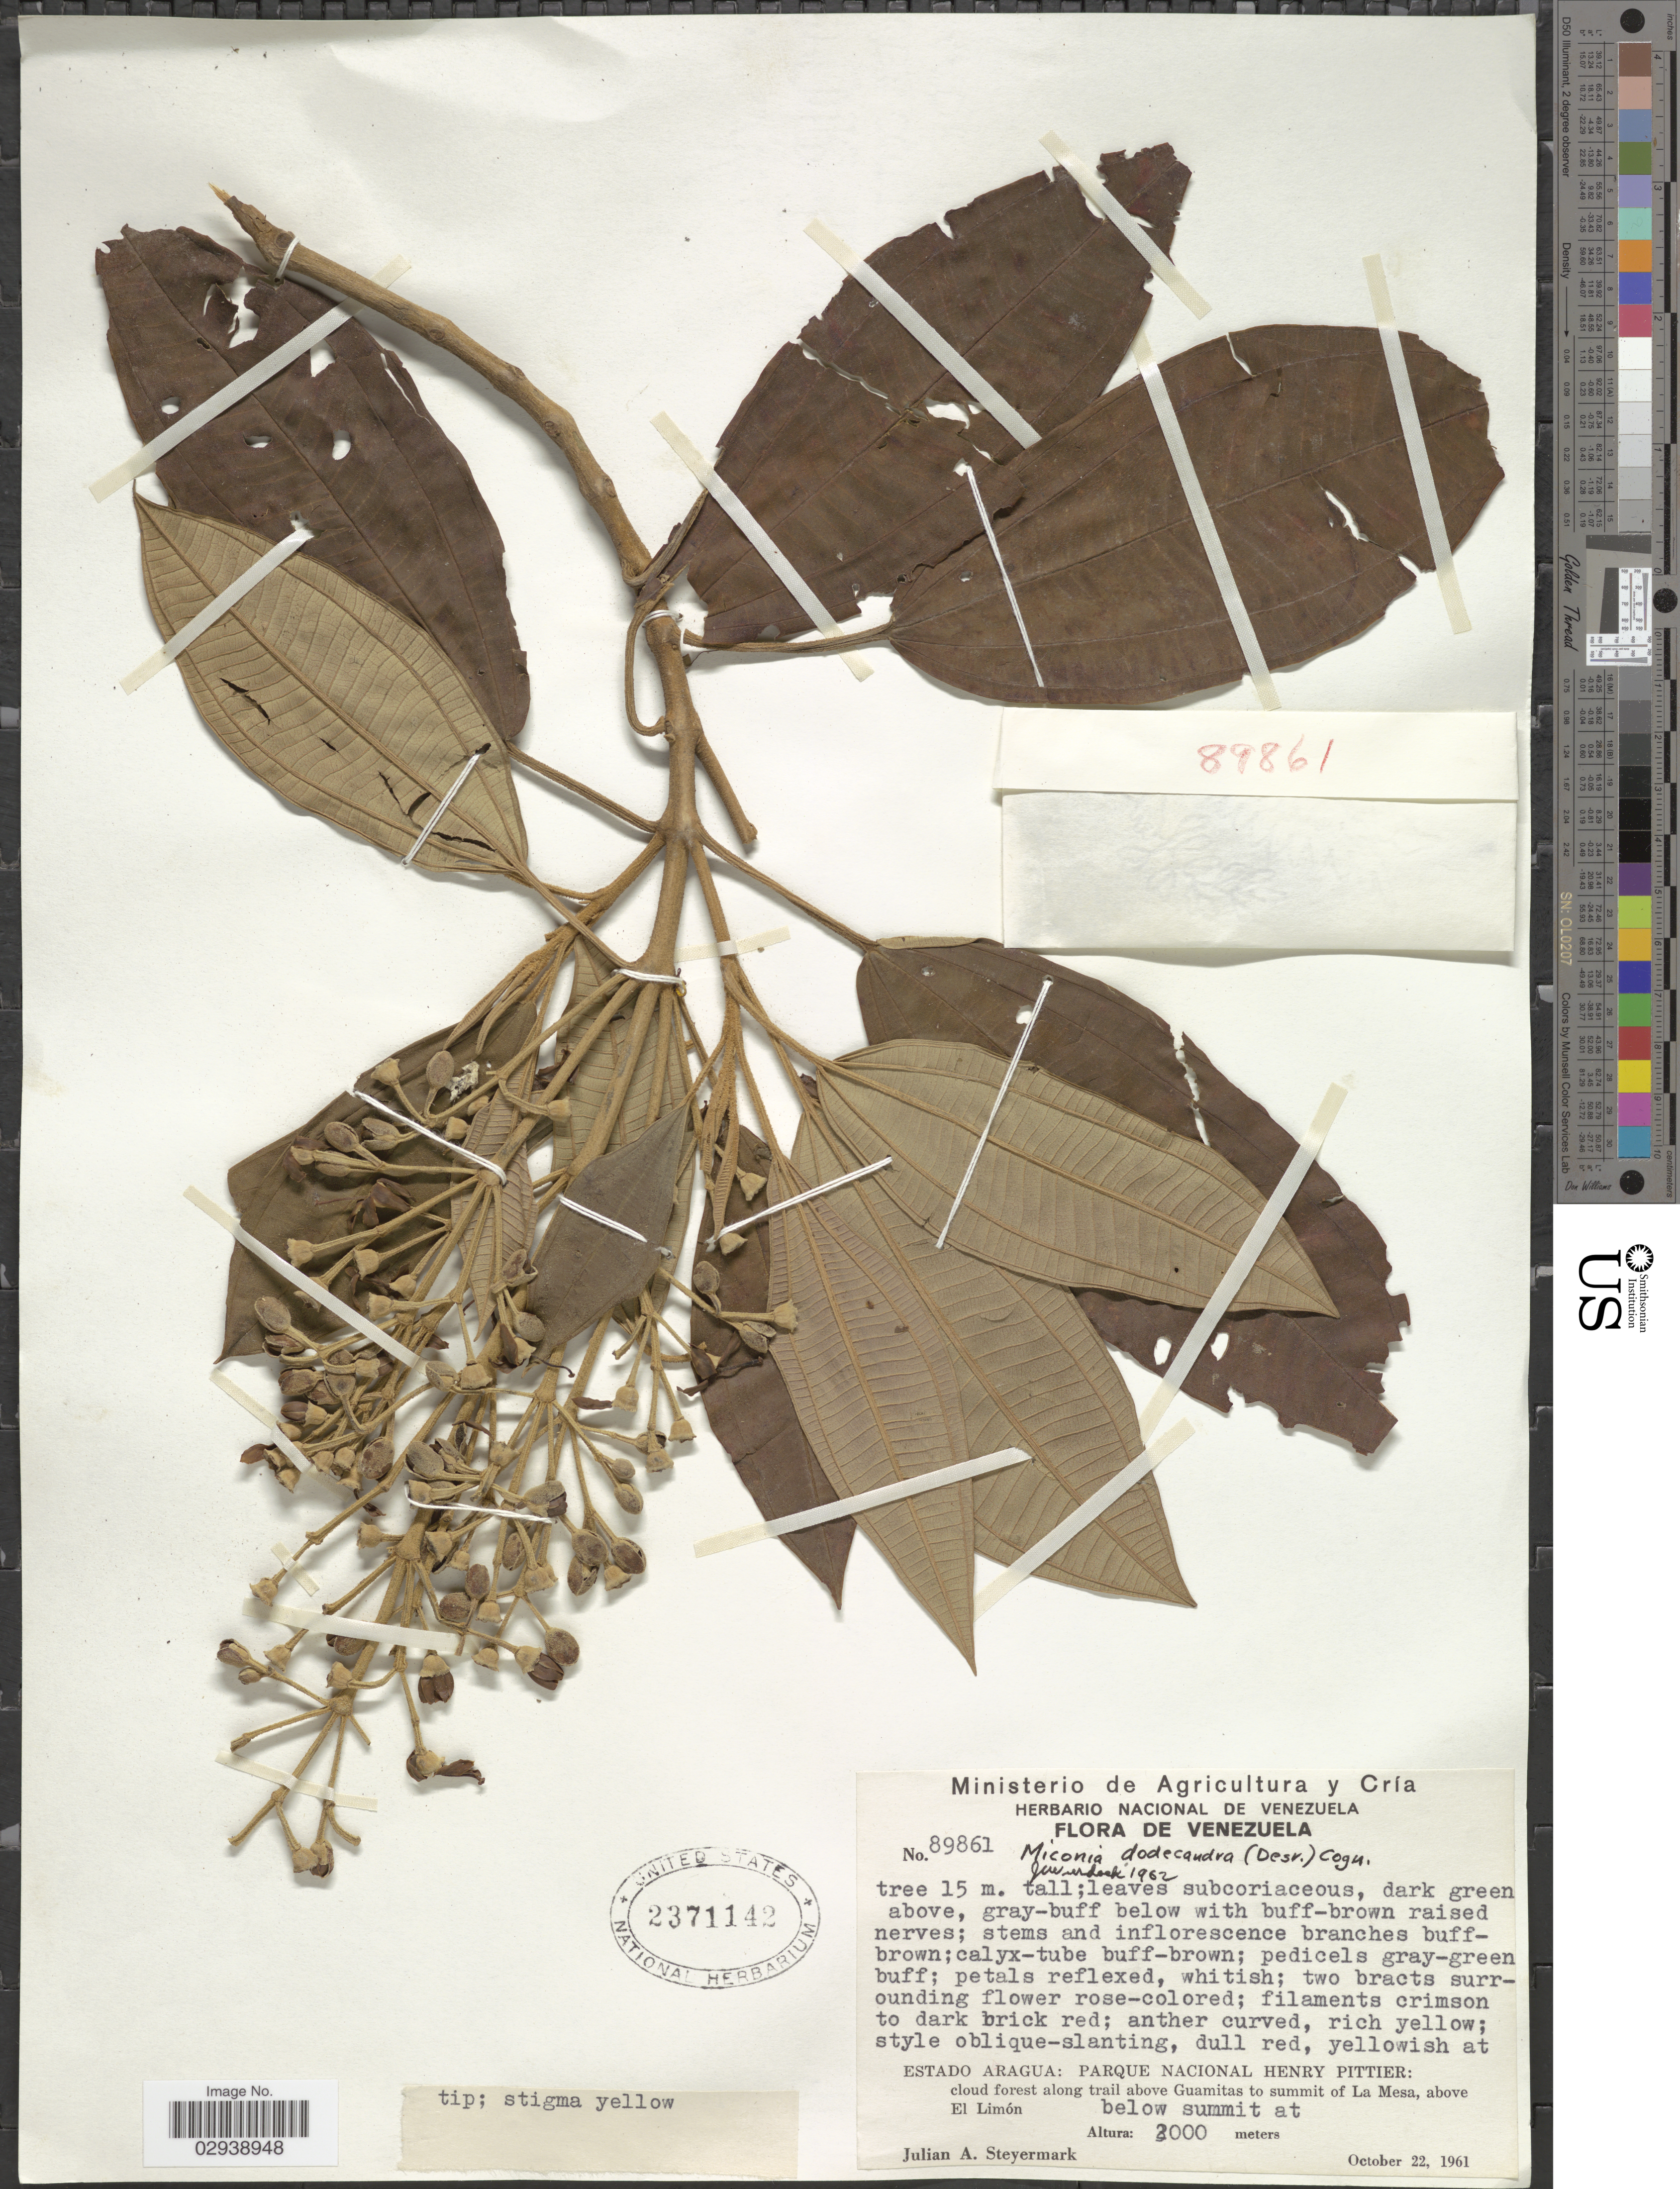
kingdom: Plantae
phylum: Tracheophyta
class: Magnoliopsida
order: Myrtales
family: Melastomataceae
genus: Miconia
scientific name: Miconia dodecandra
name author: Cogn.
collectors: J. Steyermark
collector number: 89861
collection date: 1961-10-22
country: Venezuela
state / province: Aragua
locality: Parque Nacional Henry Pittier: cloud forest along trail above Guamitas to summit of La Mesa, above El Limón.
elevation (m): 2000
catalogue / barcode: US 2371142